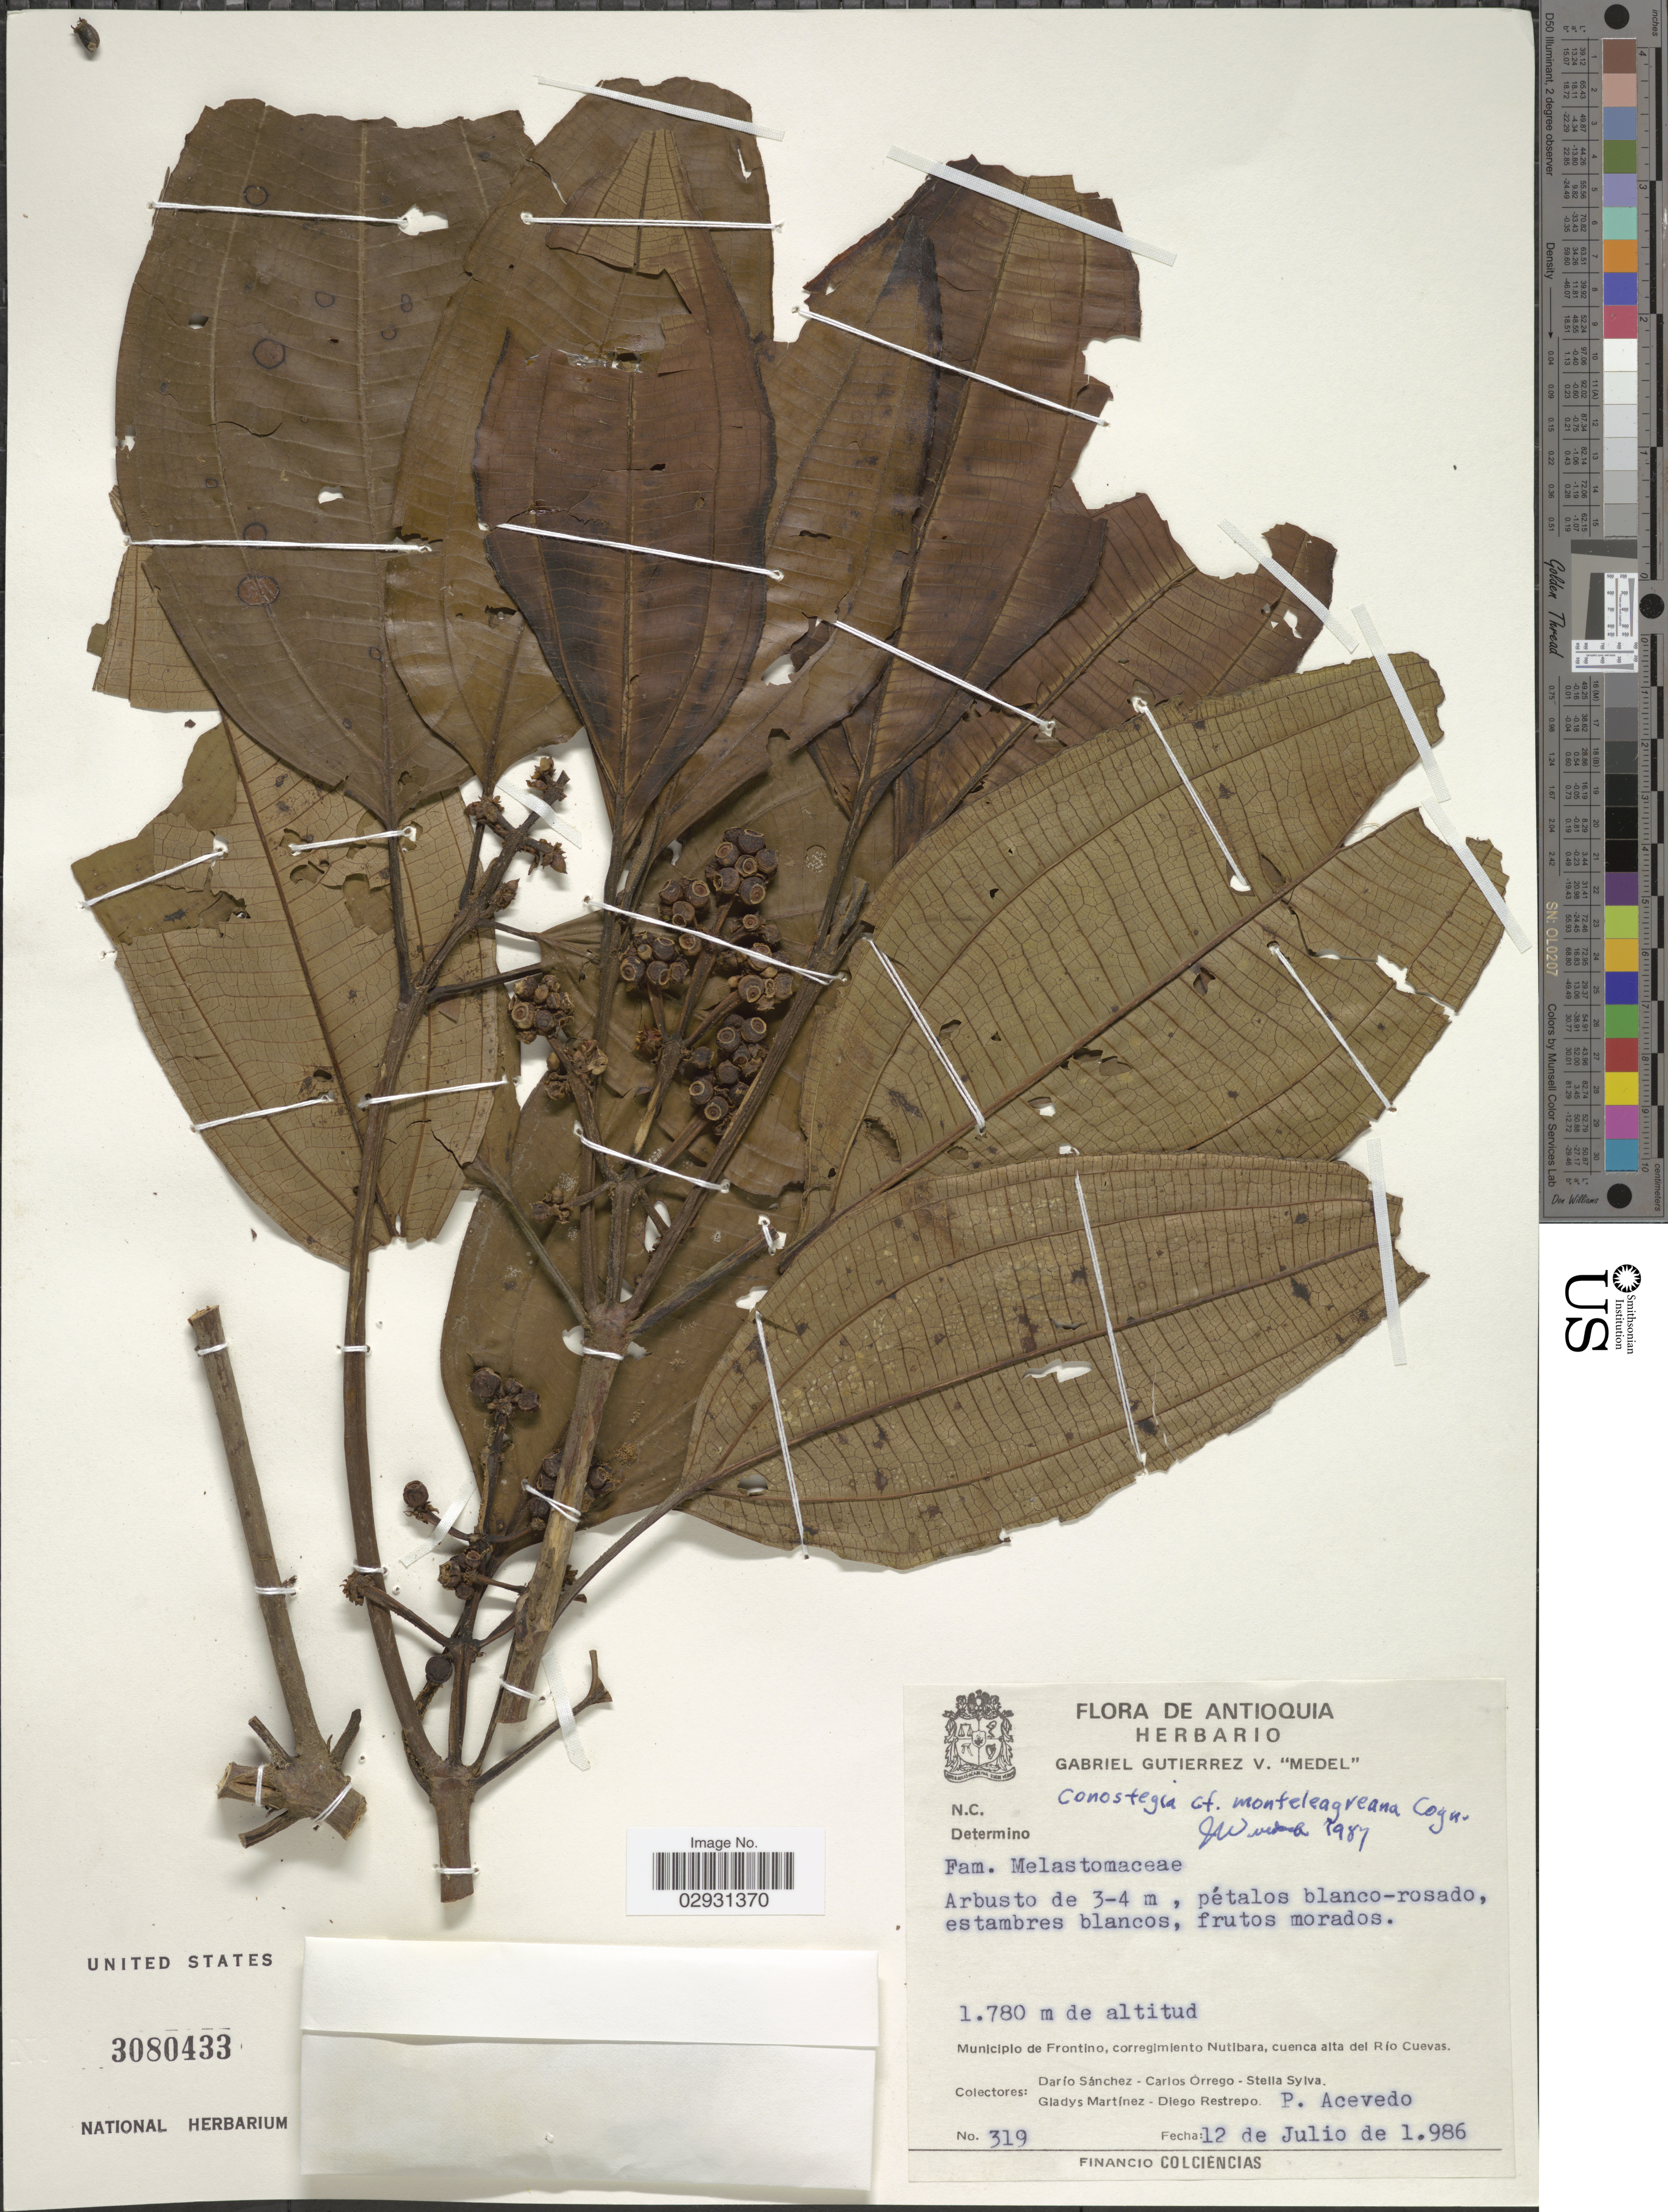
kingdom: Plantae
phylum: Tracheophyta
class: Magnoliopsida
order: Myrtales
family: Melastomataceae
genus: Conostegia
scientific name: Conostegia monteleagrana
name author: Cogn.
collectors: D. Sánchez, C. Orrego, S. Sylva, G. Martínez & et al.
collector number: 319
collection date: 1986-07-12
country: Colombia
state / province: Antioquia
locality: Municipio de Frontino, corregimiento Nutibara, cuenca alta del Río Cuevas.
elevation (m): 1780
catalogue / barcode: US 3080433